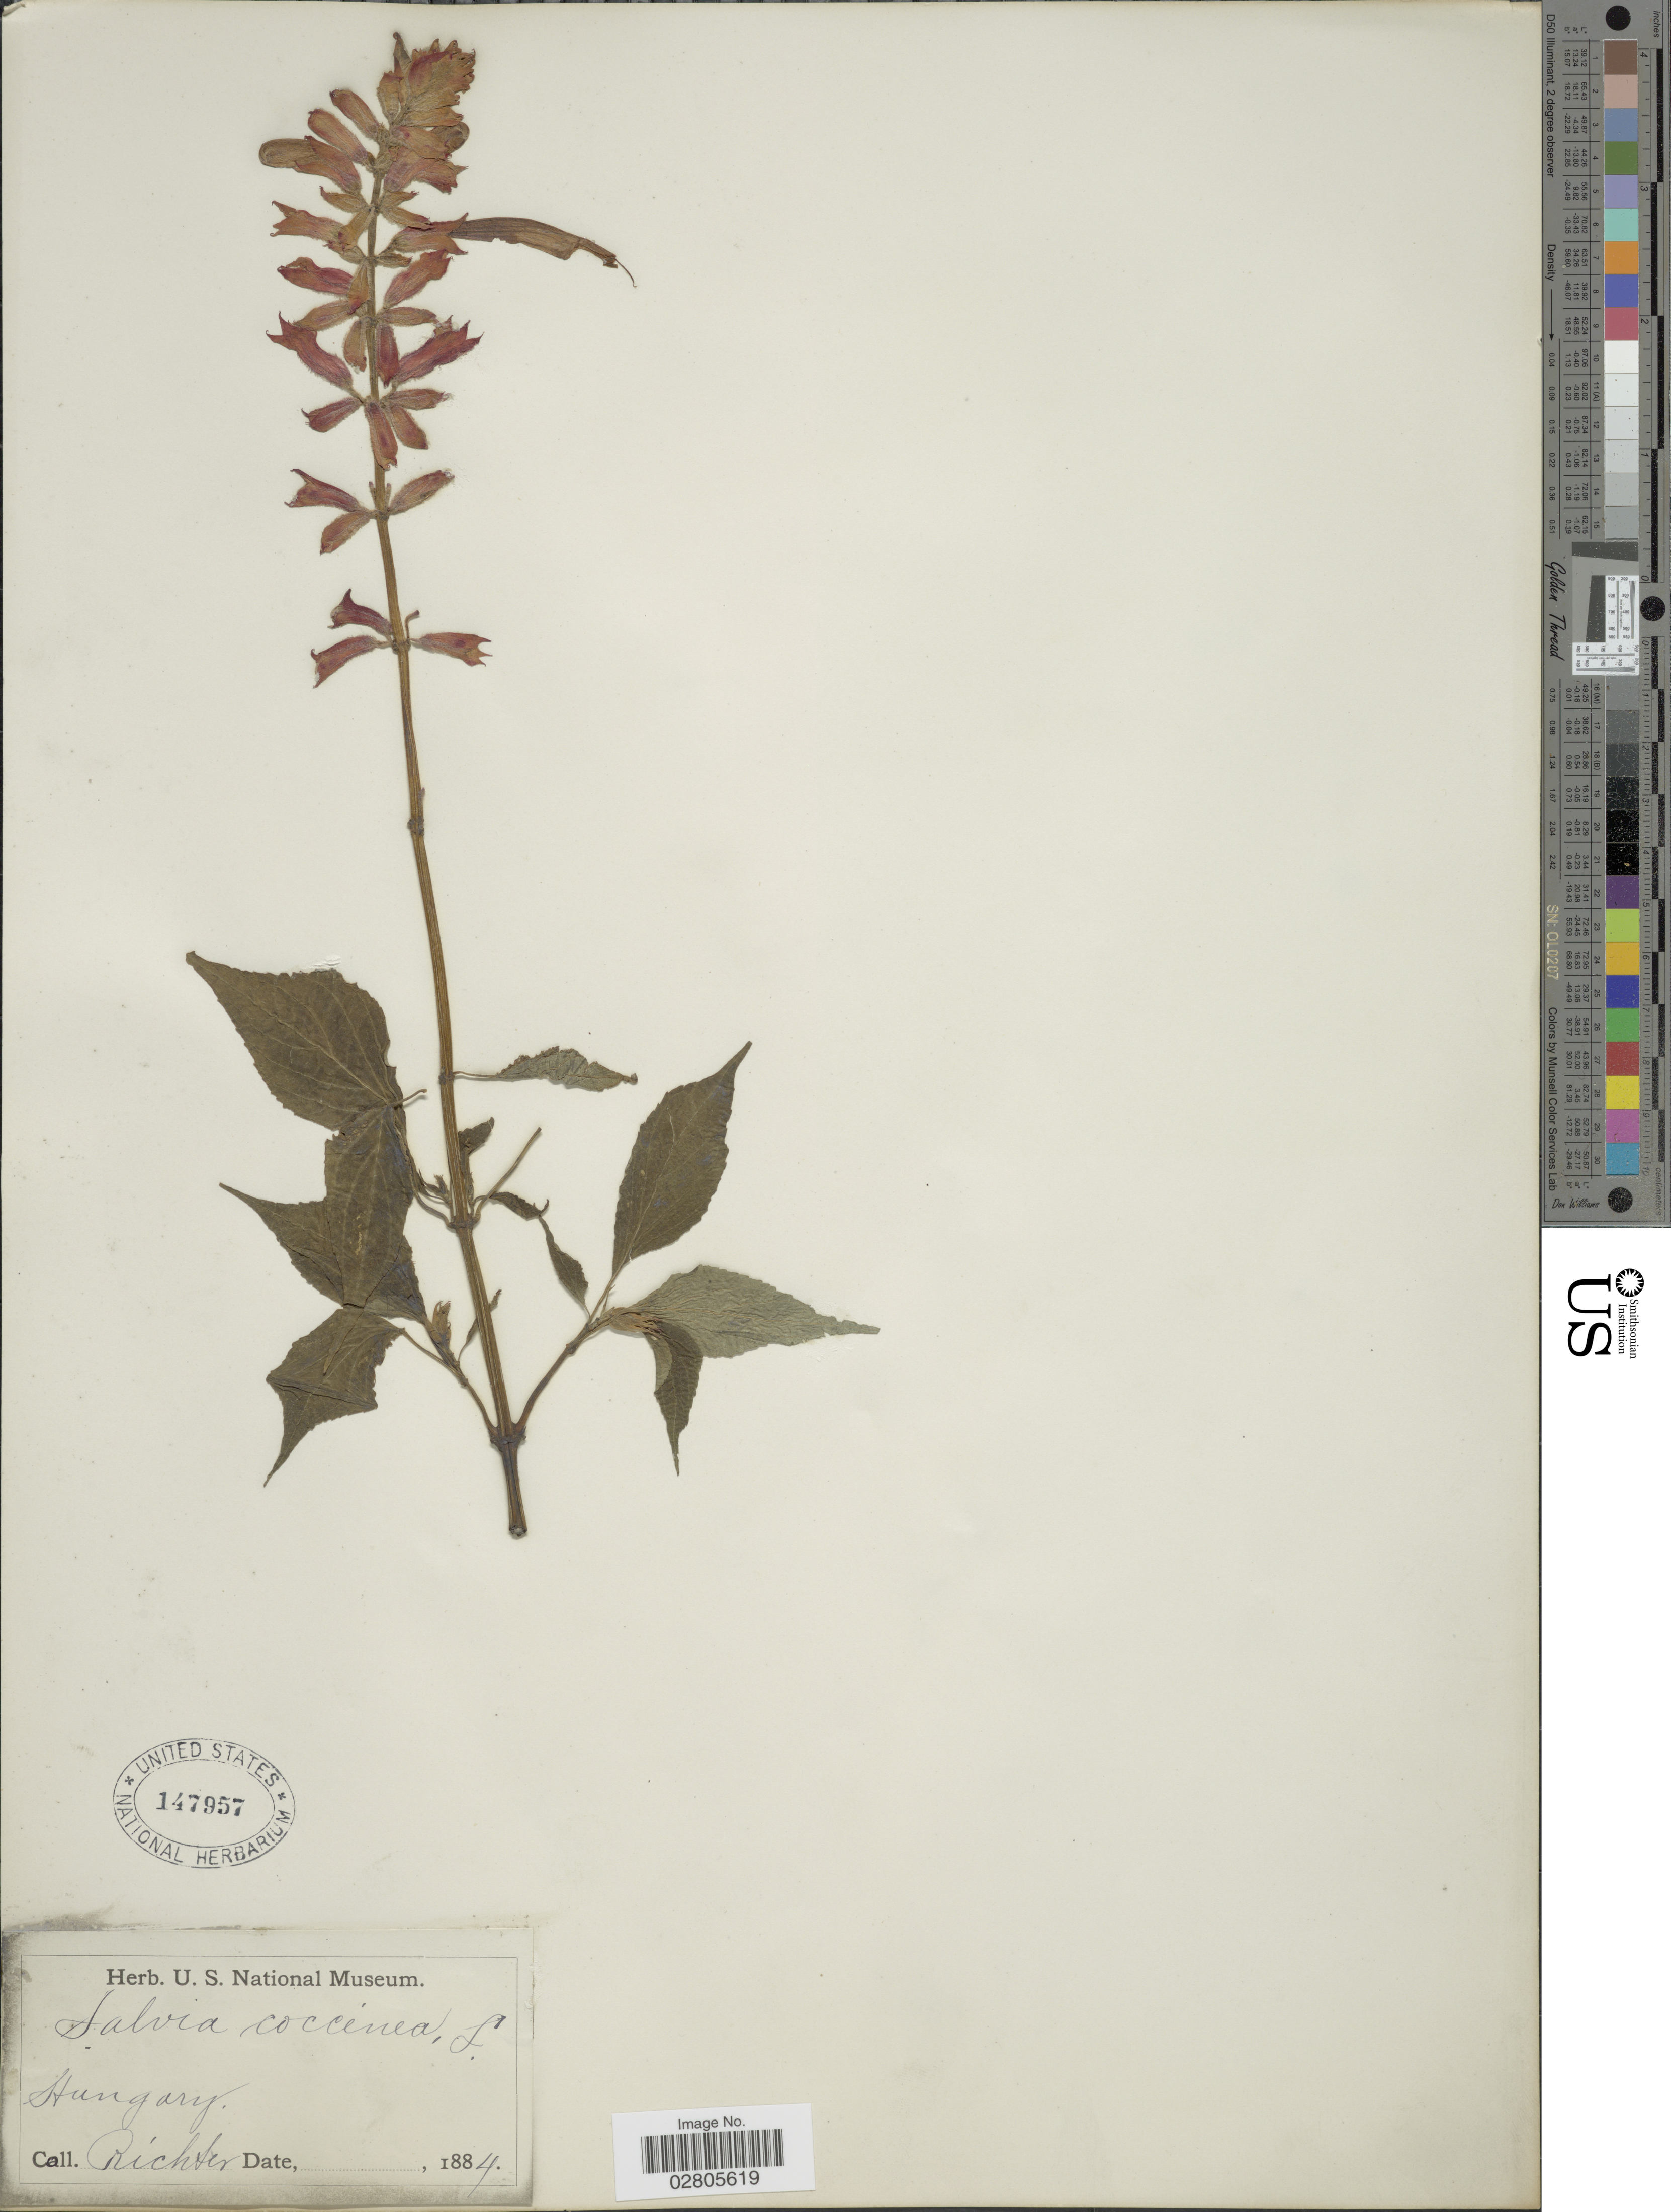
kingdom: Plantae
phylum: Tracheophyta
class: Magnoliopsida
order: Lamiales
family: Lamiaceae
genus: Salvia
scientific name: Salvia coccinea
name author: Etlinger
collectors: -- Richter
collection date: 1884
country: Hungary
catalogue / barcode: US 147957